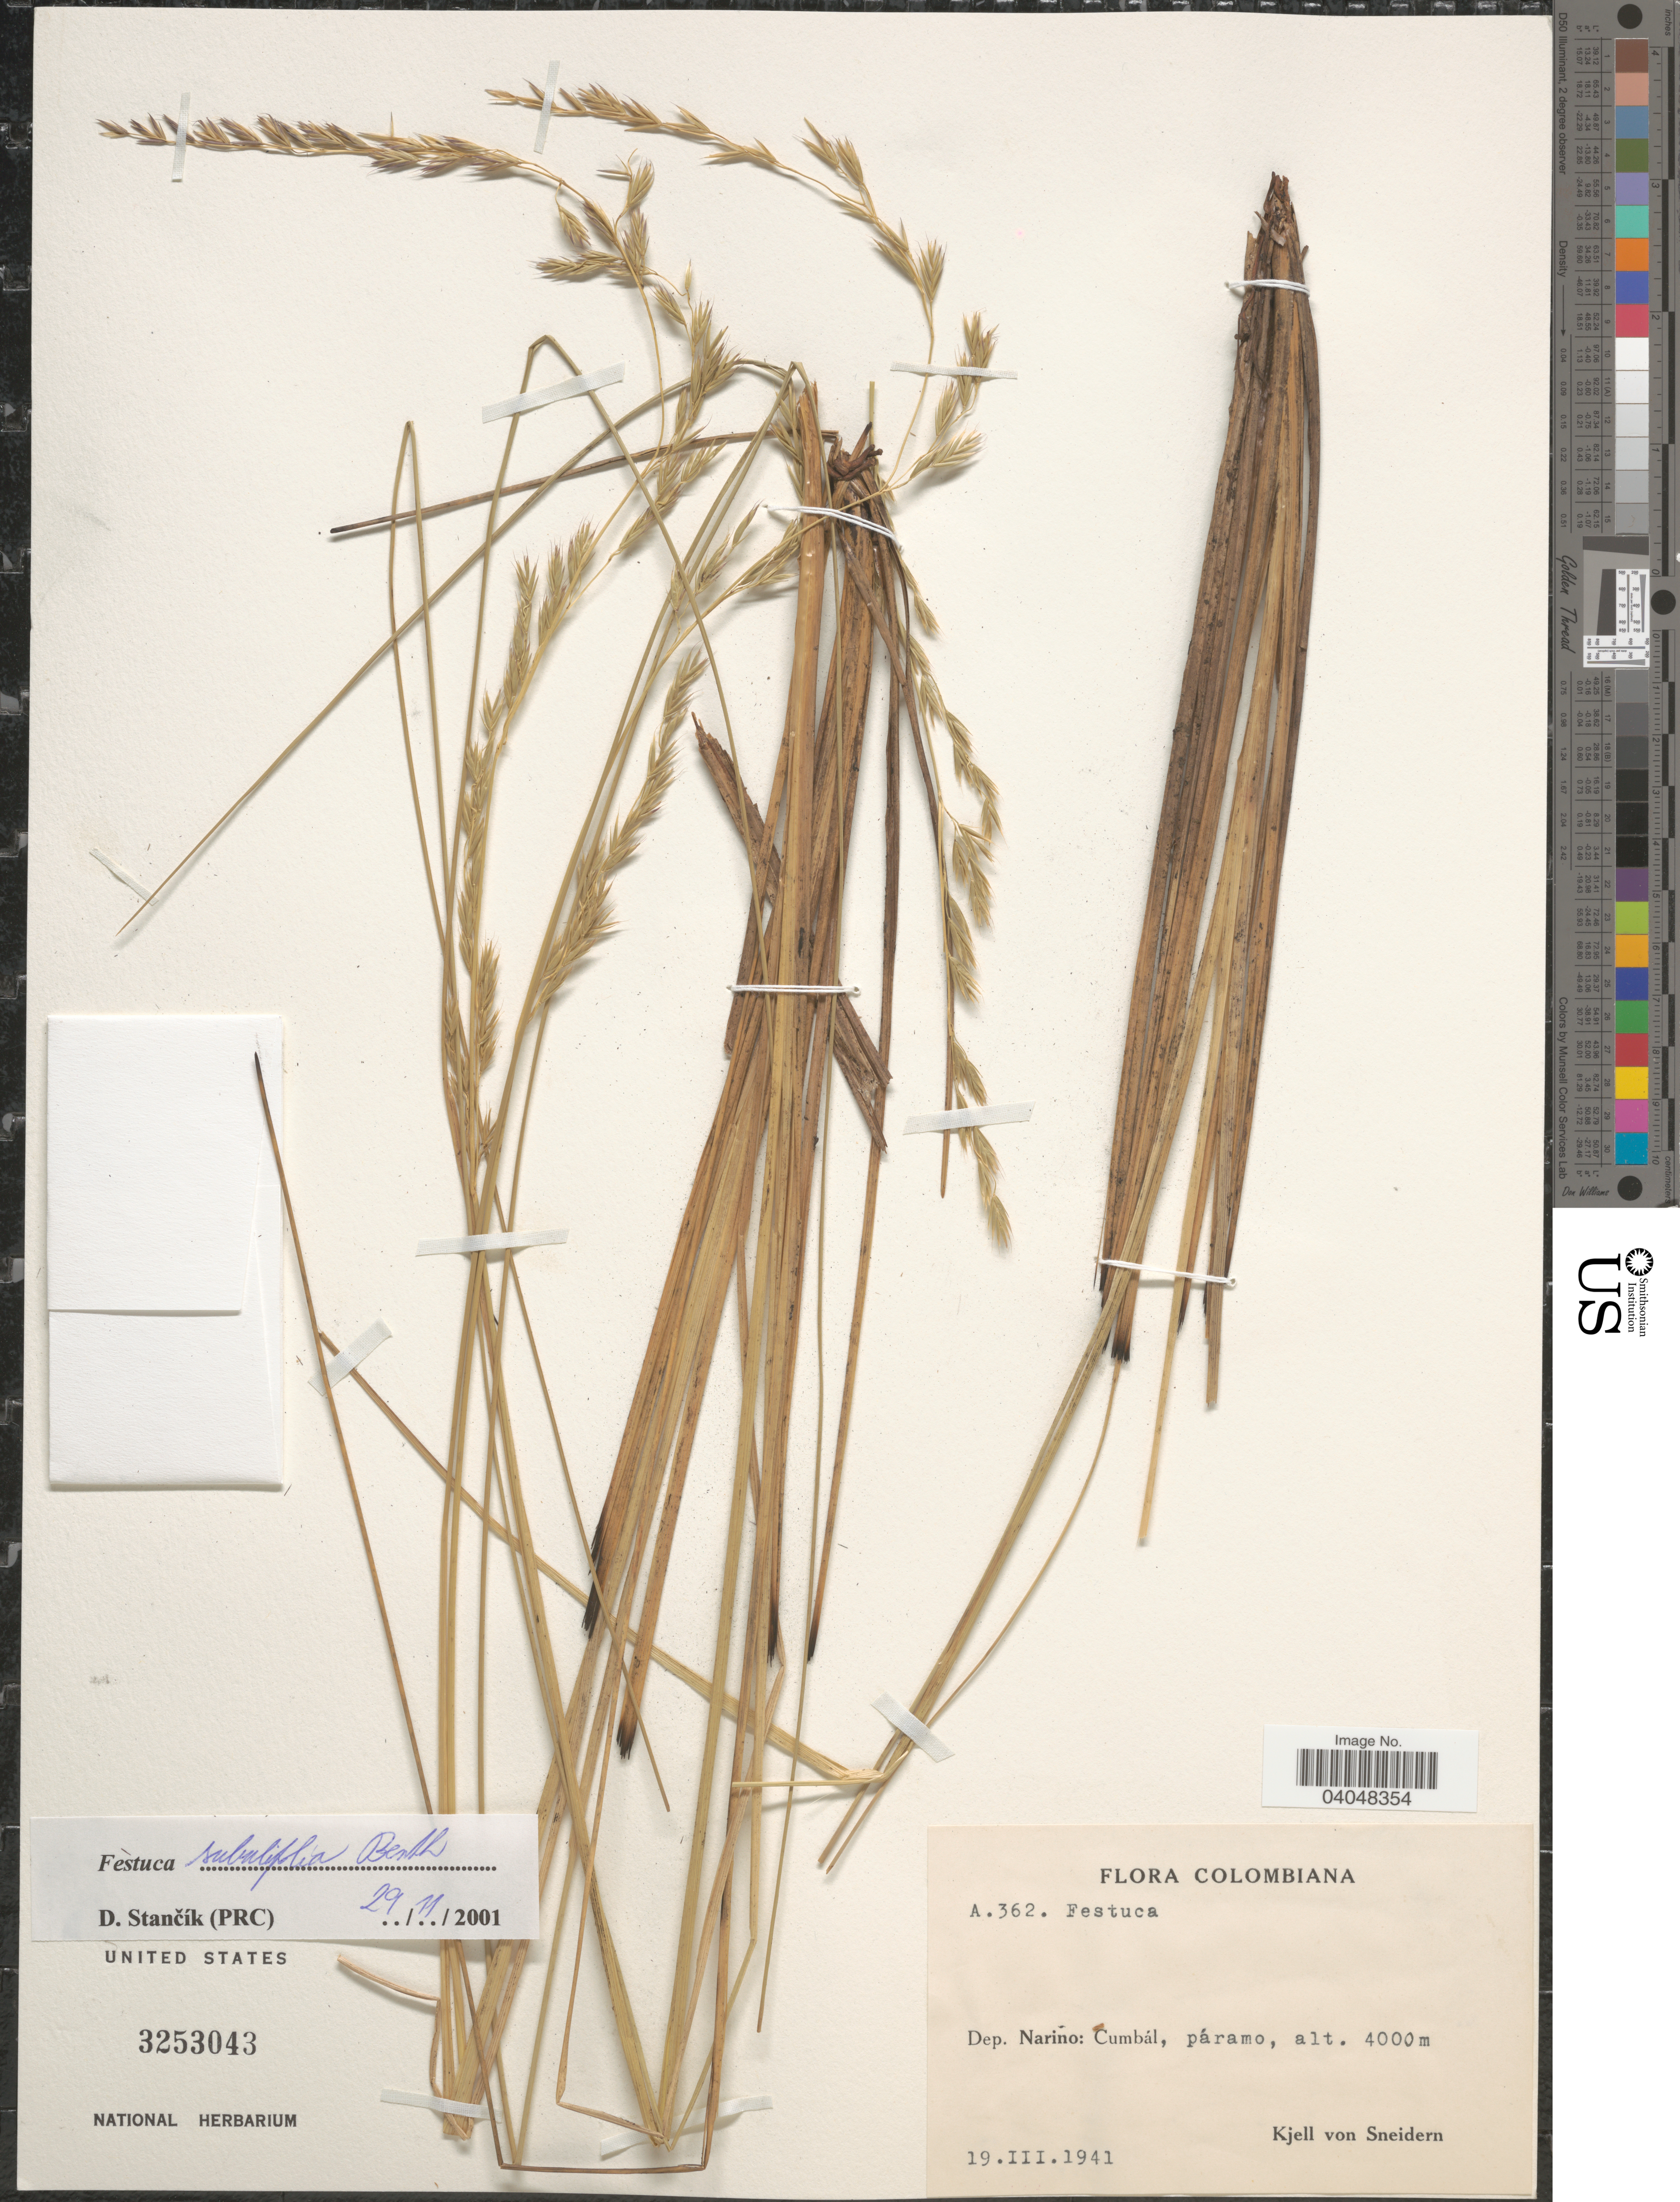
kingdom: Plantae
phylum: Tracheophyta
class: Liliopsida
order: Poales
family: Poaceae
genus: Festuca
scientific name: Festuca subulifolia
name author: Benth.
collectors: K. von Sneidern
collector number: A362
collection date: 1941-03-19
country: Colombia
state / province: Nariño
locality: Dep. Nariño: Cumbál, páramo.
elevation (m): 4000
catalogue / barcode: US 3253043